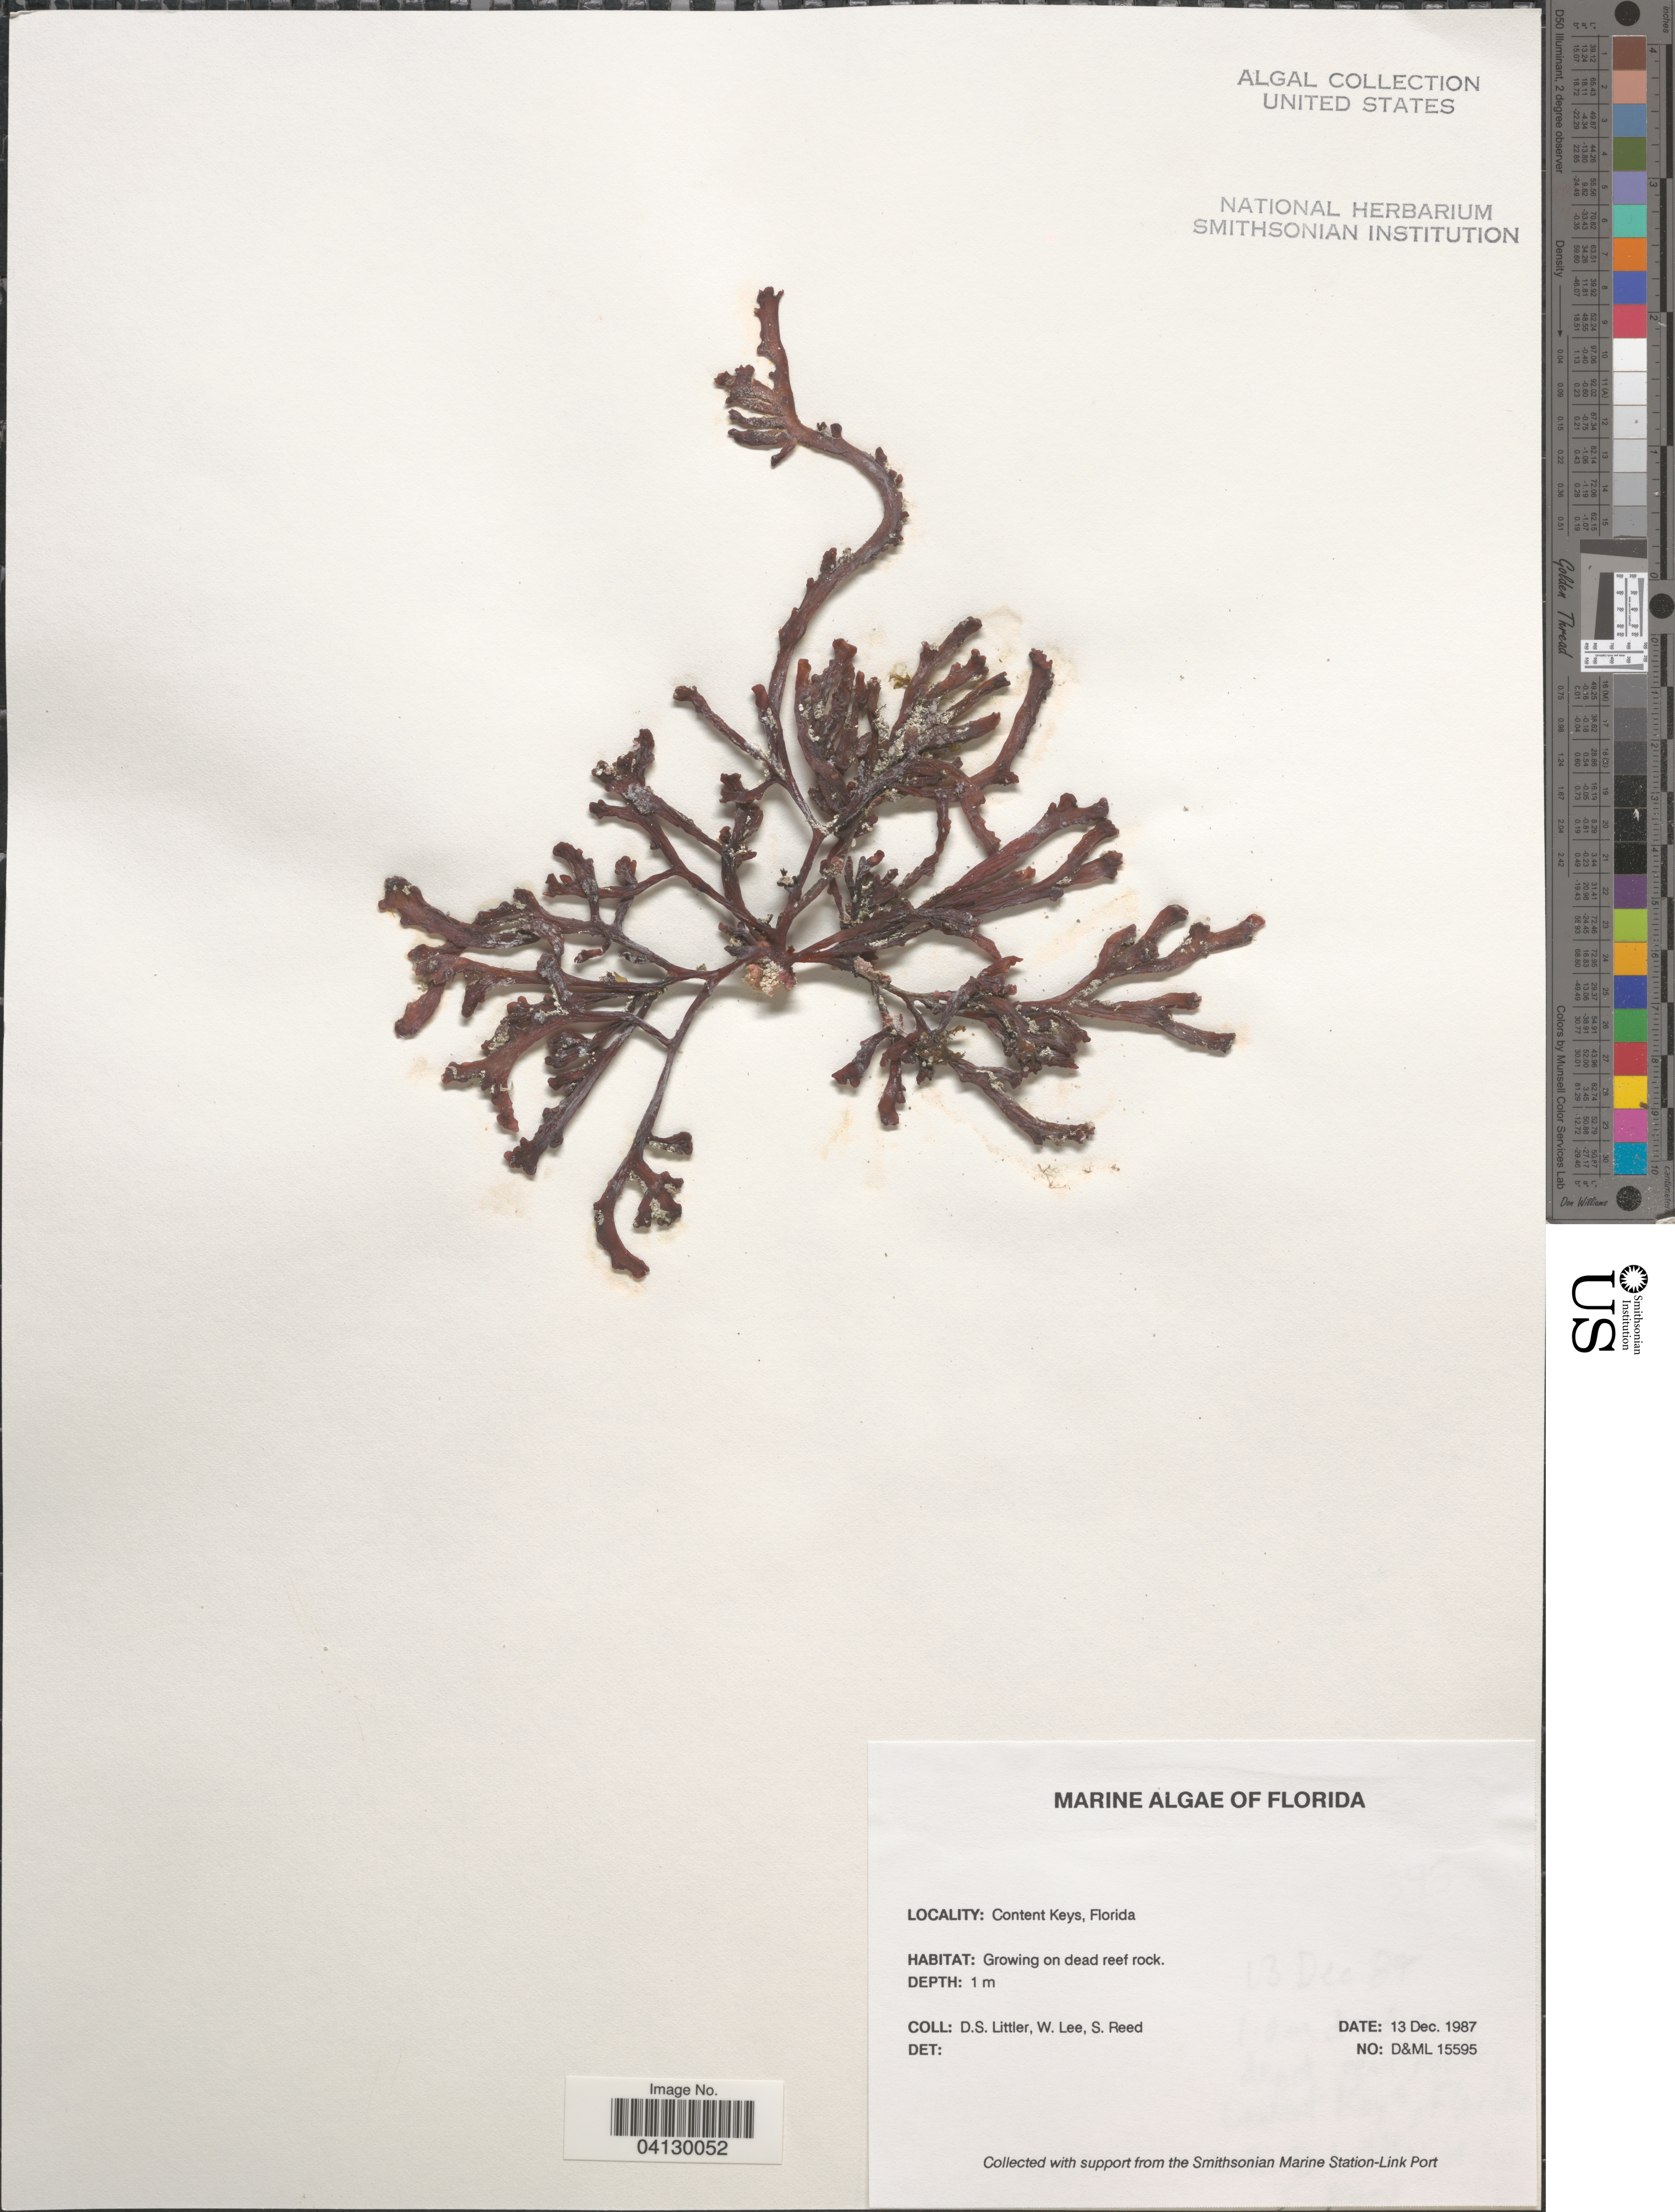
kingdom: Plantae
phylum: Rhodophyta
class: Florideophyceae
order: Corallinales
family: Corallinaceae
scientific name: Crustose Coralline Algae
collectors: D. S. Littler, W. Lee & S. Reed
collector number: D&ML 15595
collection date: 1987-12-13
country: United States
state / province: Florida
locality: Content Keys.